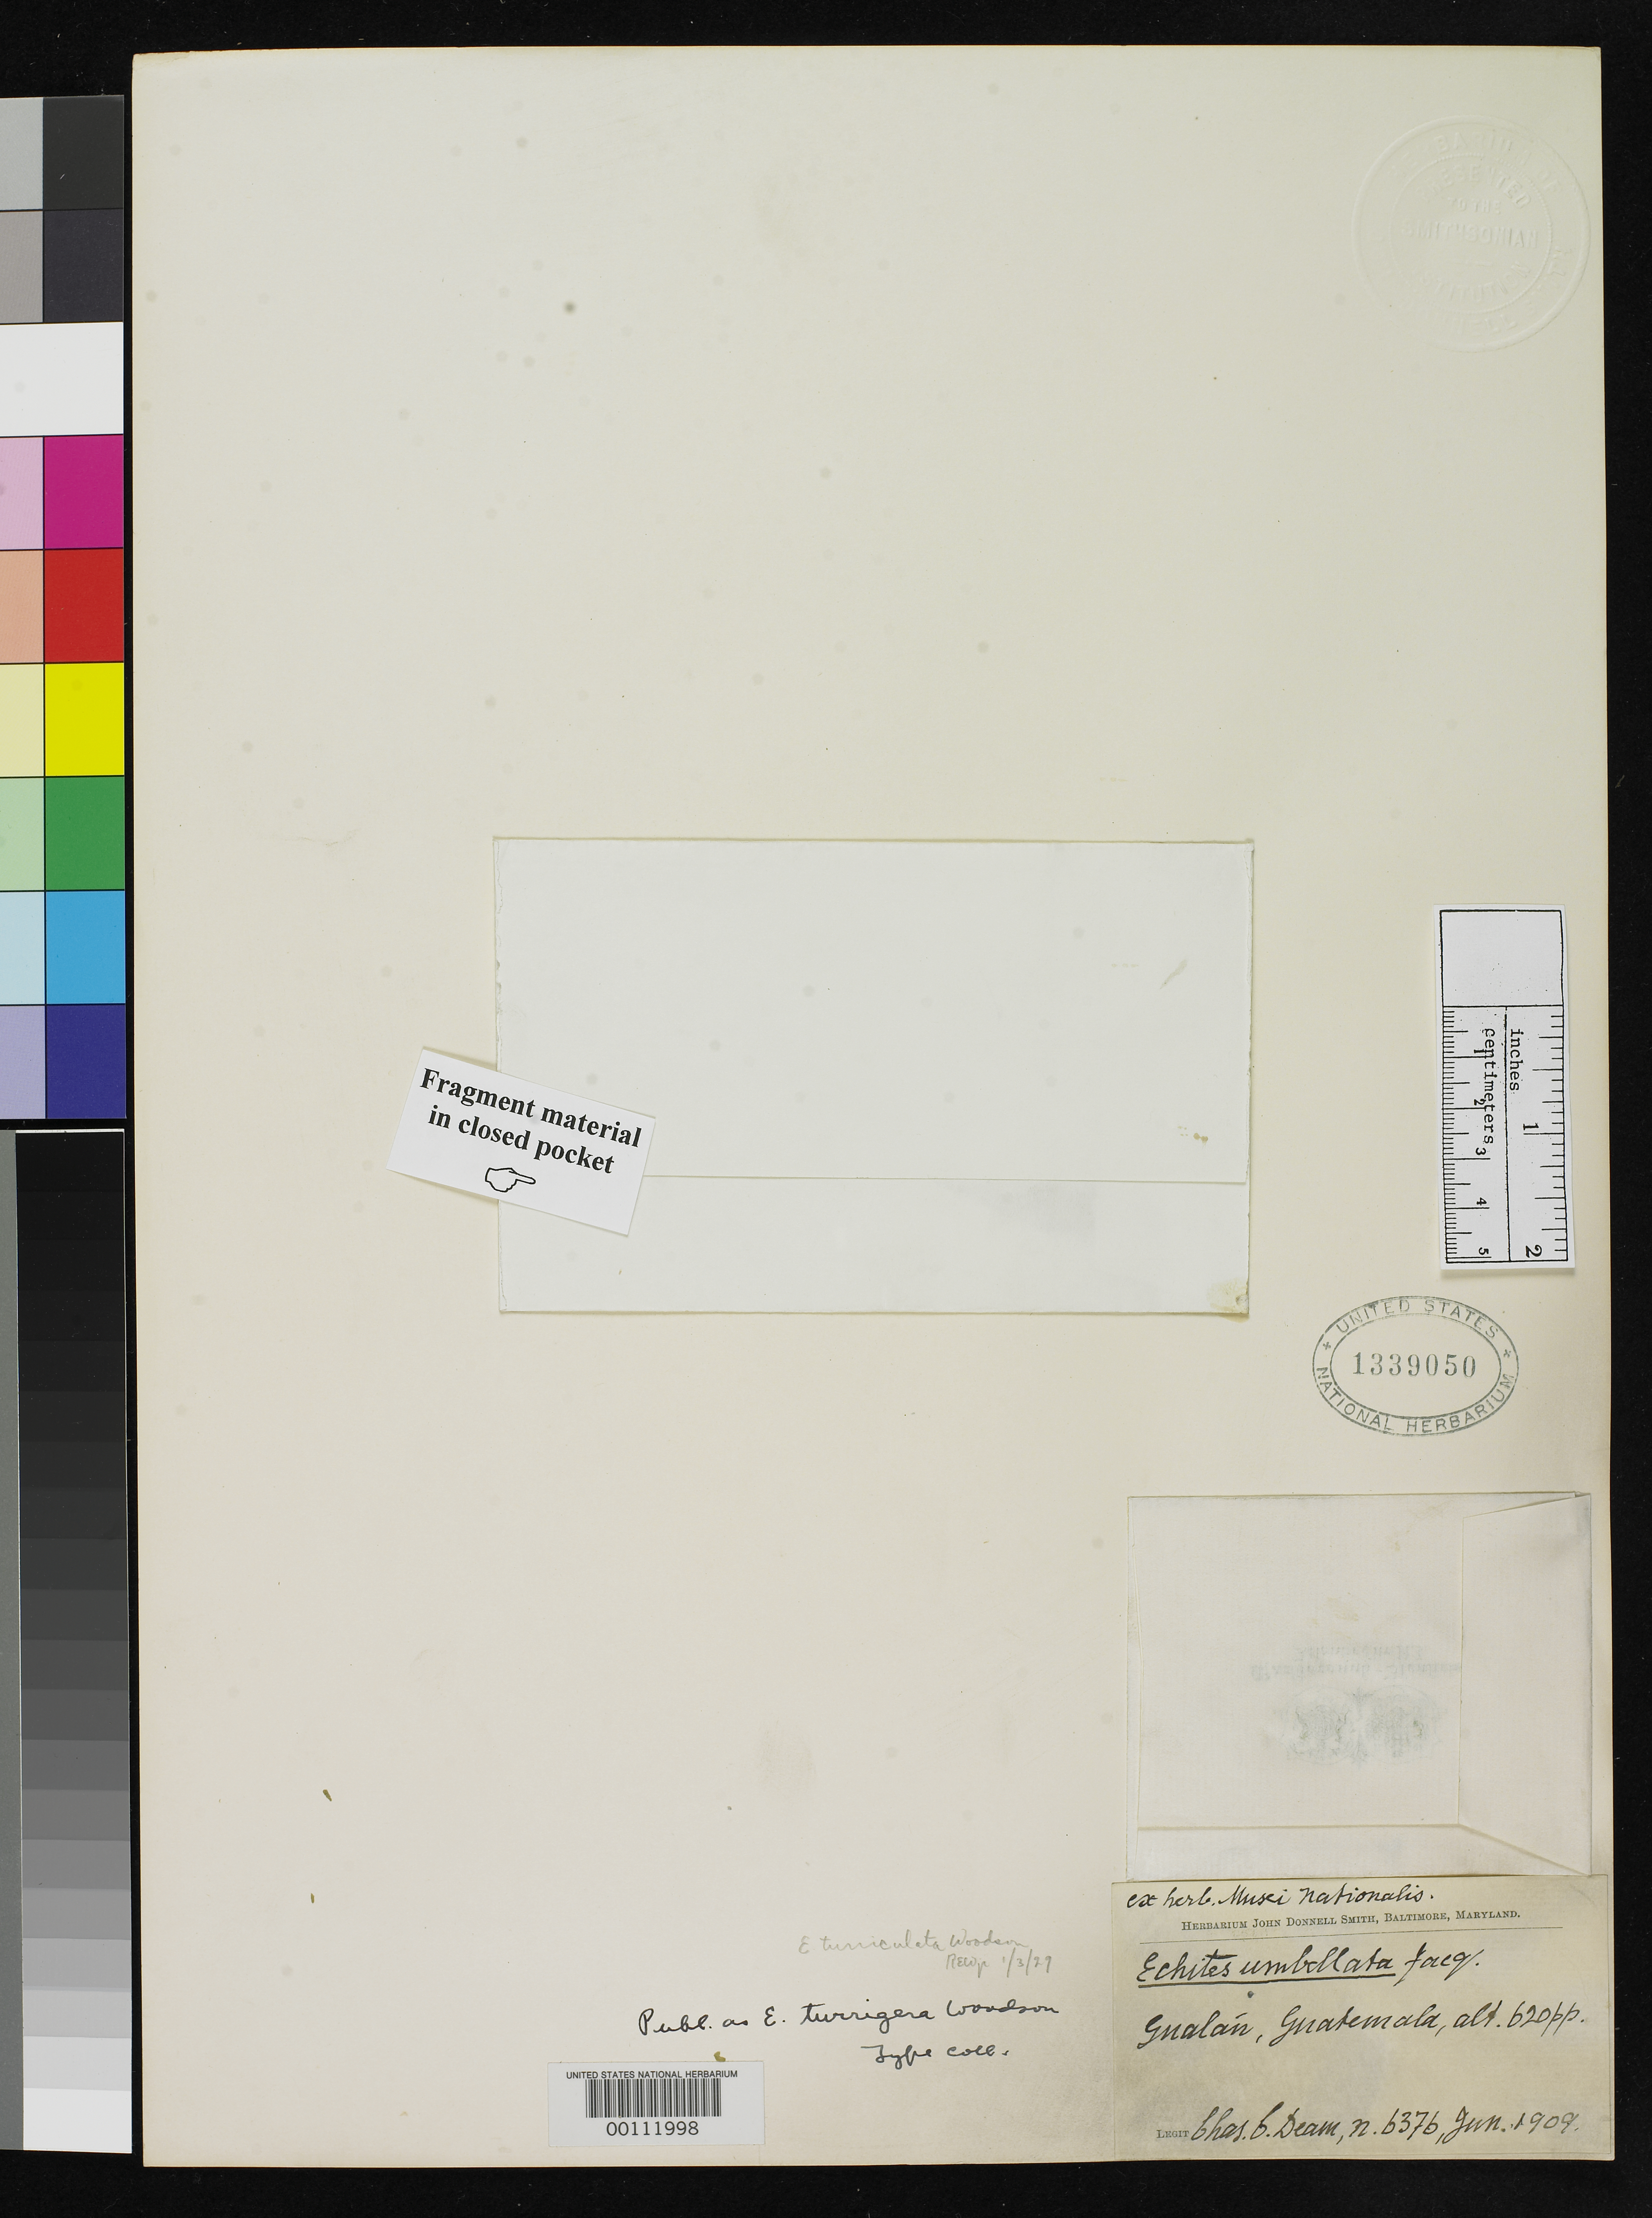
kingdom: Plantae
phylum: Tracheophyta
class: Magnoliopsida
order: Gentianales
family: Apocynaceae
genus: Echites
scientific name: Echites turrigera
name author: Woodson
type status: Isotype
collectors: C. C. Deam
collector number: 6376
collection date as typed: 20 Jun 1909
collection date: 1909-06-20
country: Guatemala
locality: Gualan.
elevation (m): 189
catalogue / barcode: US 1339050